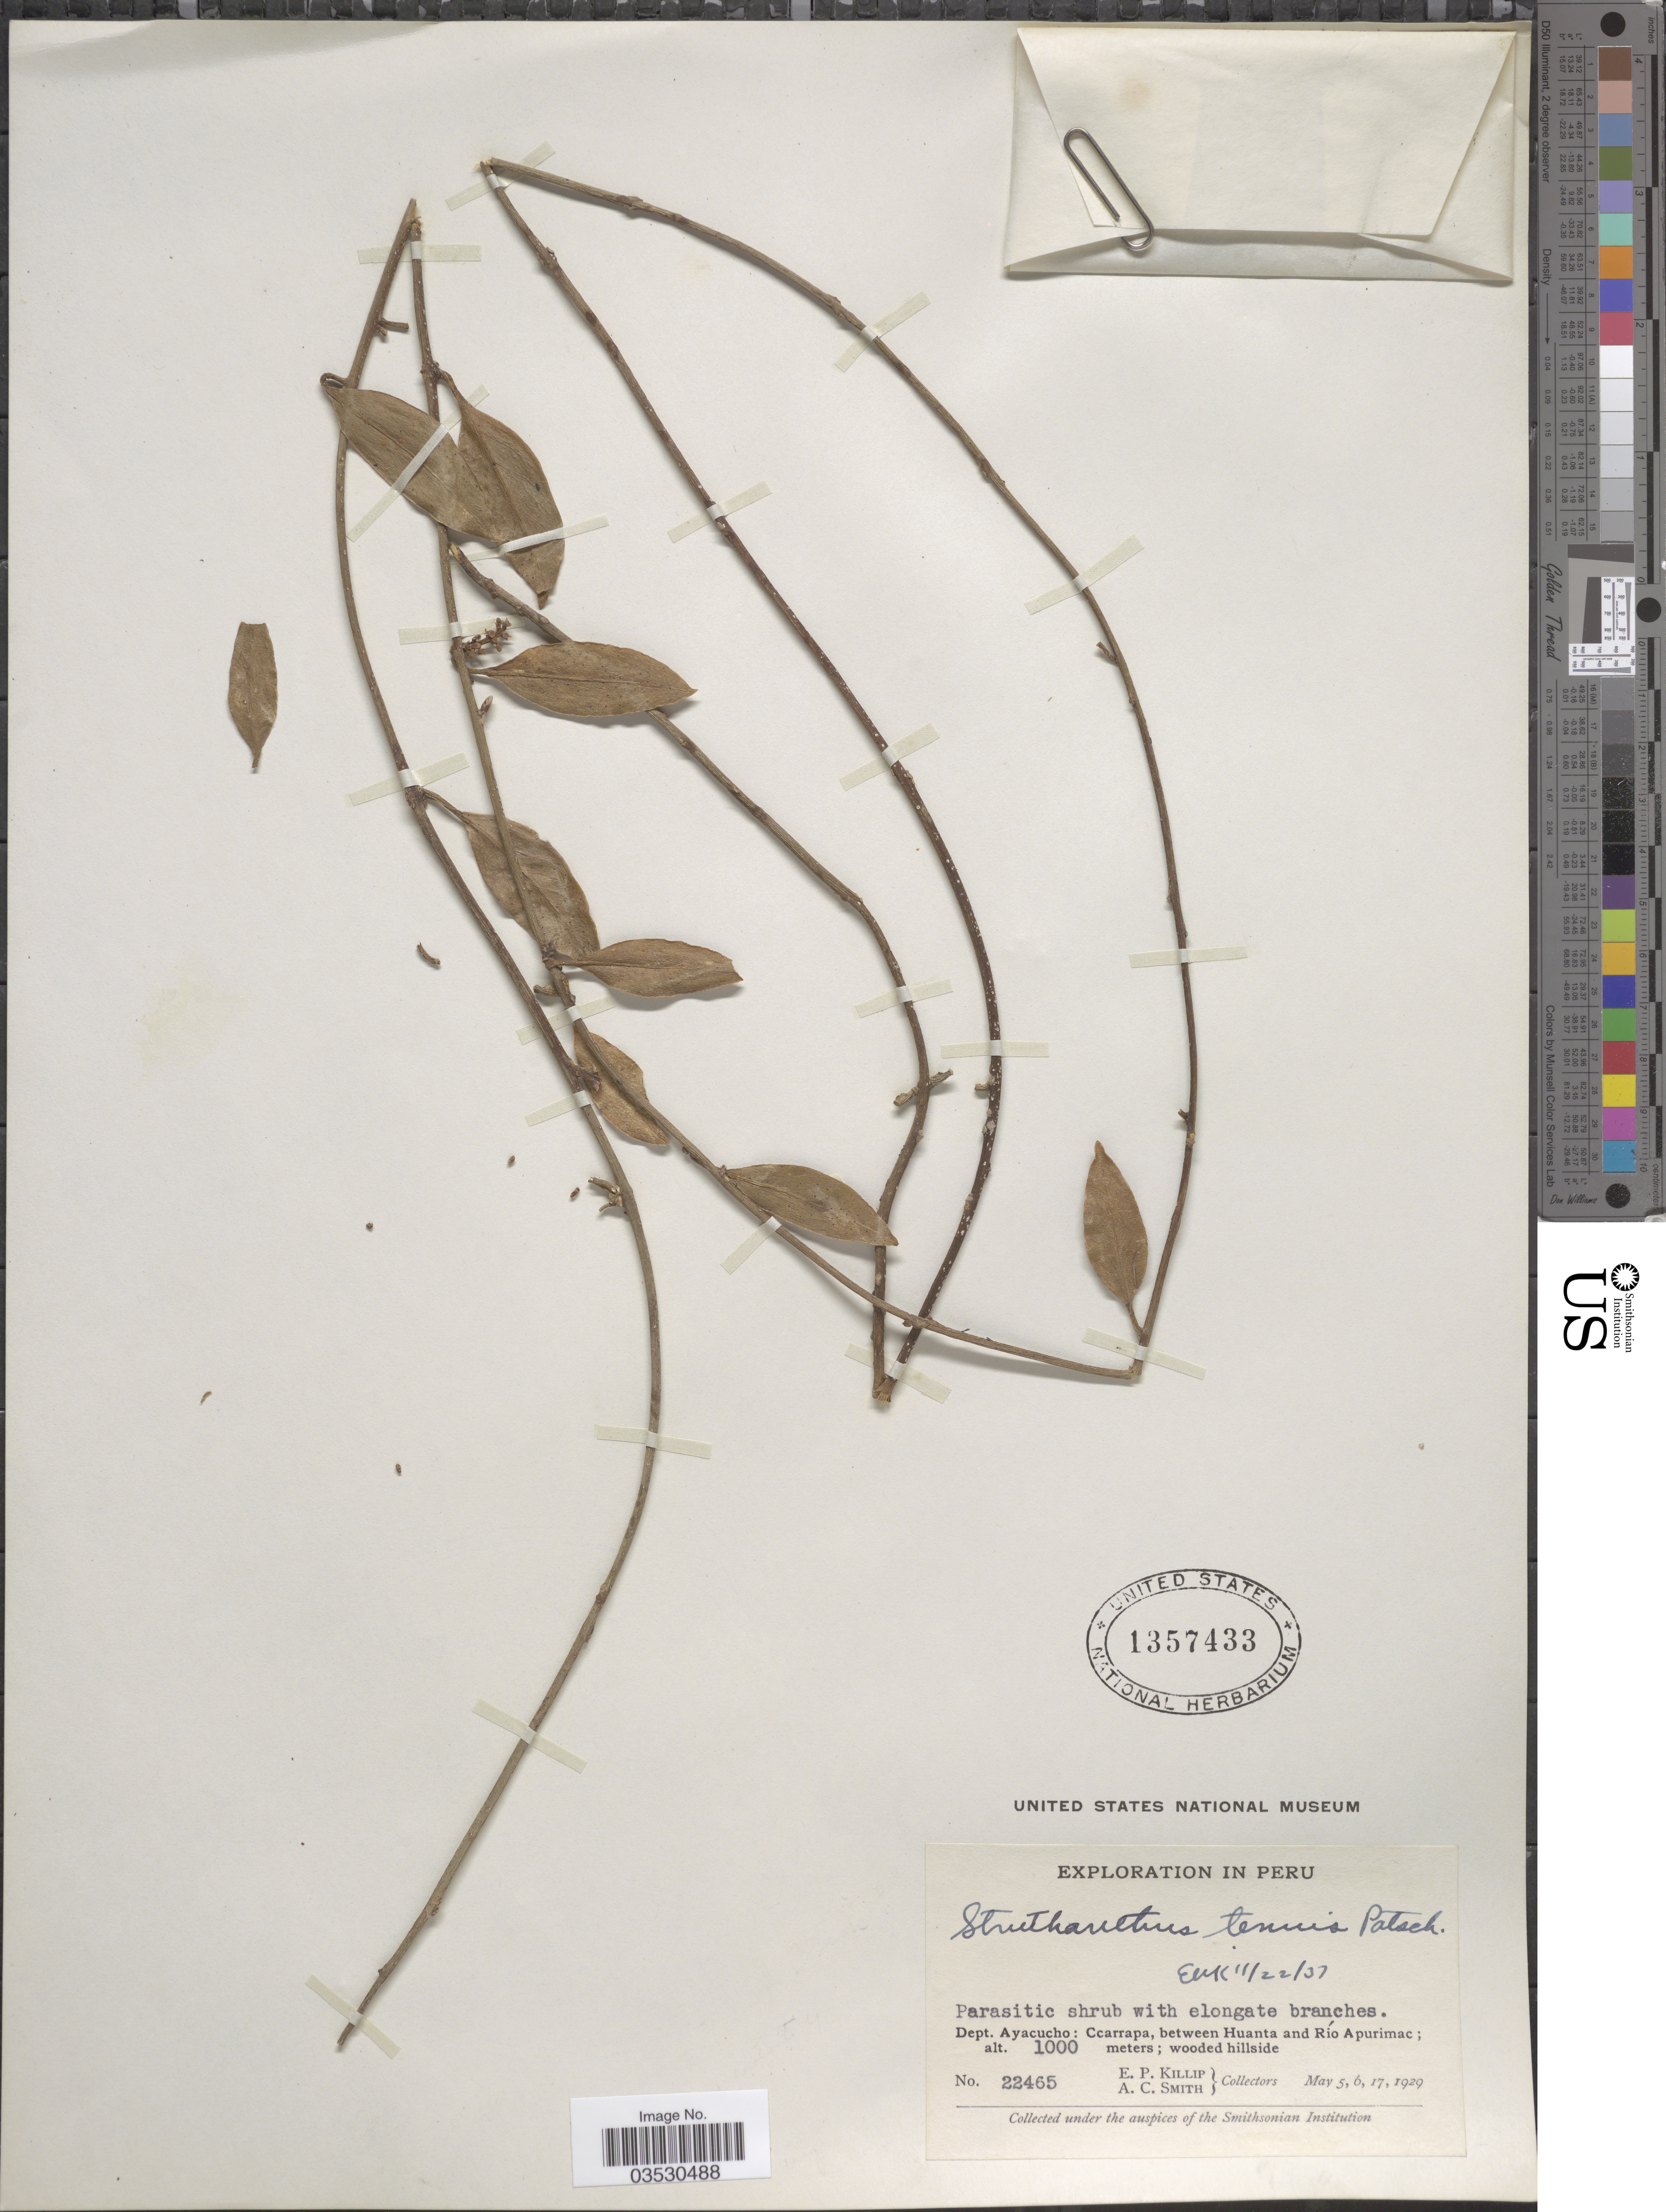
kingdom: Plantae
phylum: Tracheophyta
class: Magnoliopsida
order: Santalales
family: Loranthaceae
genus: Struthanthus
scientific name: Struthanthus tenuis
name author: Patsch.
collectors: E. P. Killip & A. C. Smith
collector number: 22465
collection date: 1929-05-05/1929-05-17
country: Peru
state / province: Ayacucho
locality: Dept. Ayacucho: Ccarrapa, between Huanta and Río Apurimac.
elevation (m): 1000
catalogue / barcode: US 1357433